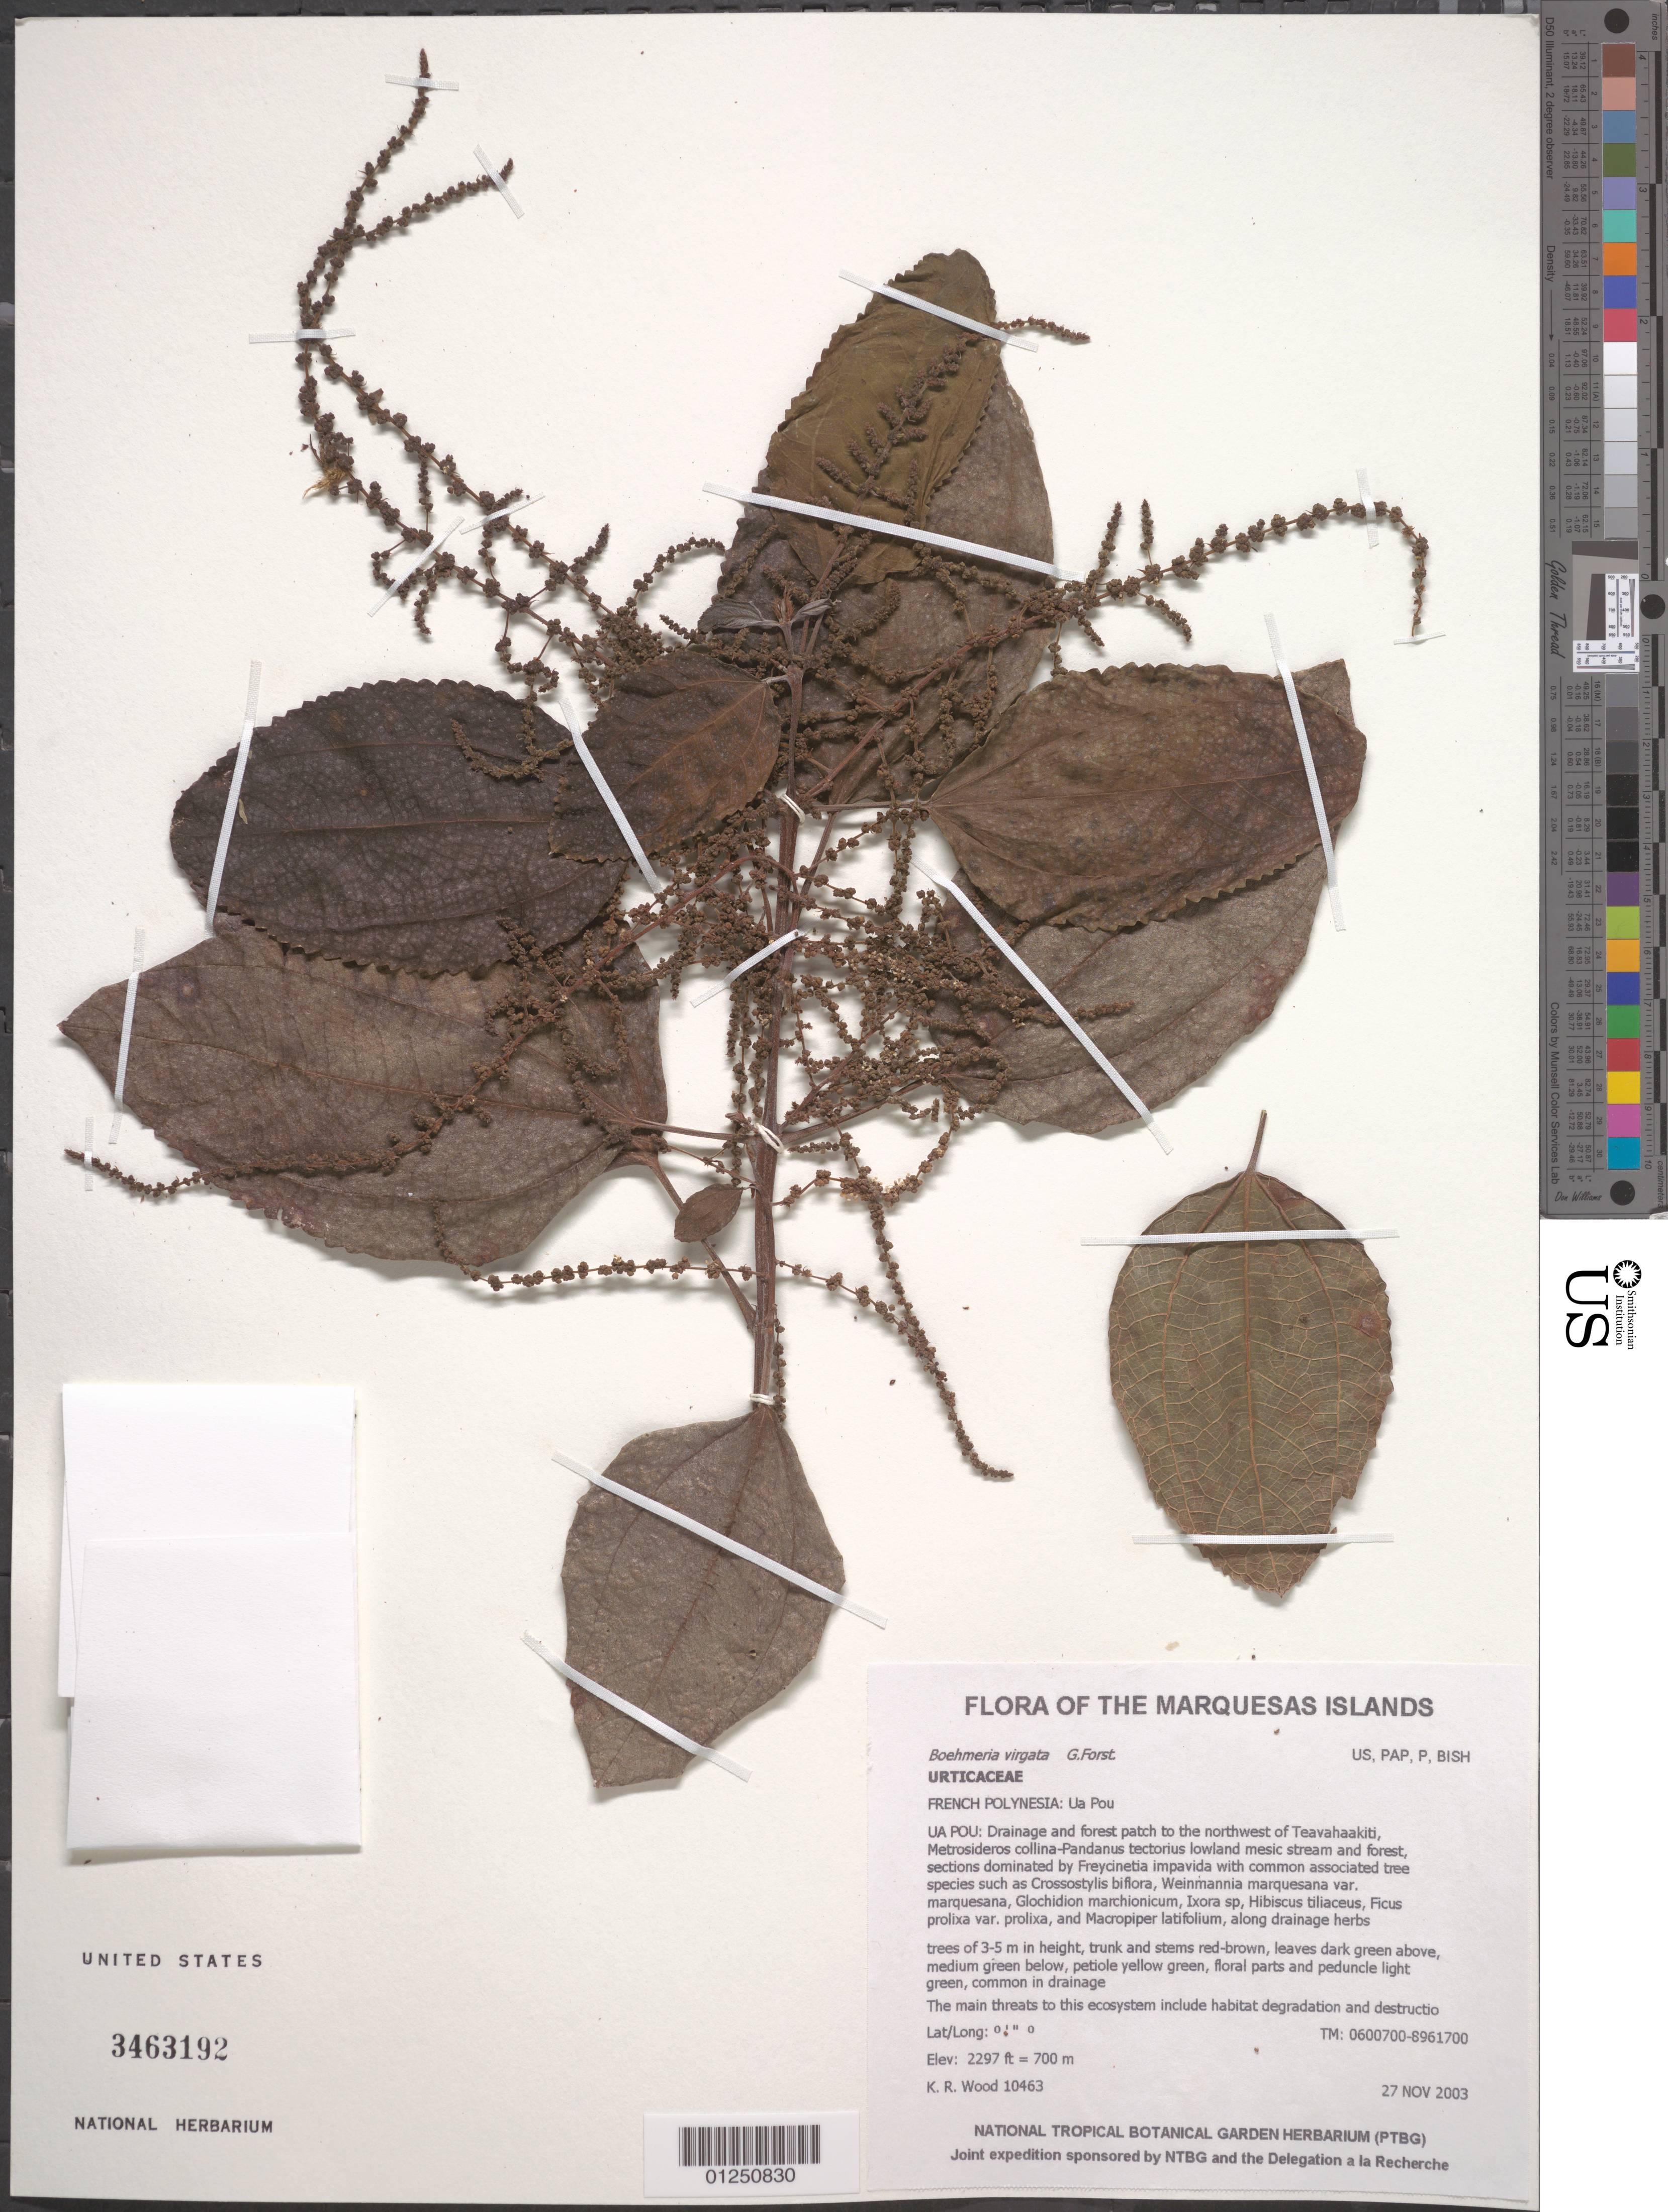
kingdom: Plantae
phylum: Tracheophyta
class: Magnoliopsida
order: Rosales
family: Urticaceae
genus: Boehmeria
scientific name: Boehmeria virgata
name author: (G. Forst.) Guill.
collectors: K. R. Wood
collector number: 10463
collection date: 2003-11-27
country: French Polynesia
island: Ua Pou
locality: Drainage and forest patch to the northwest of Teavahaakiti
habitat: Metrosideros collina - Pandanus tectorius lowland mesic stream and forest, sections dominated by Freycinetia impavida. Low-slope, W aspect, moderate slope, scattered, mesic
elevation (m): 700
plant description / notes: Habitat degradation and destruction by feral pigs, catastrophic extinction through environmental events, predation by rats [Rattus exulans] that eat seeds, competition with non-native plant taxa such as Ageratum conyzoides, Emilia sonchifolia var. javanic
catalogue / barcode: US 3463192